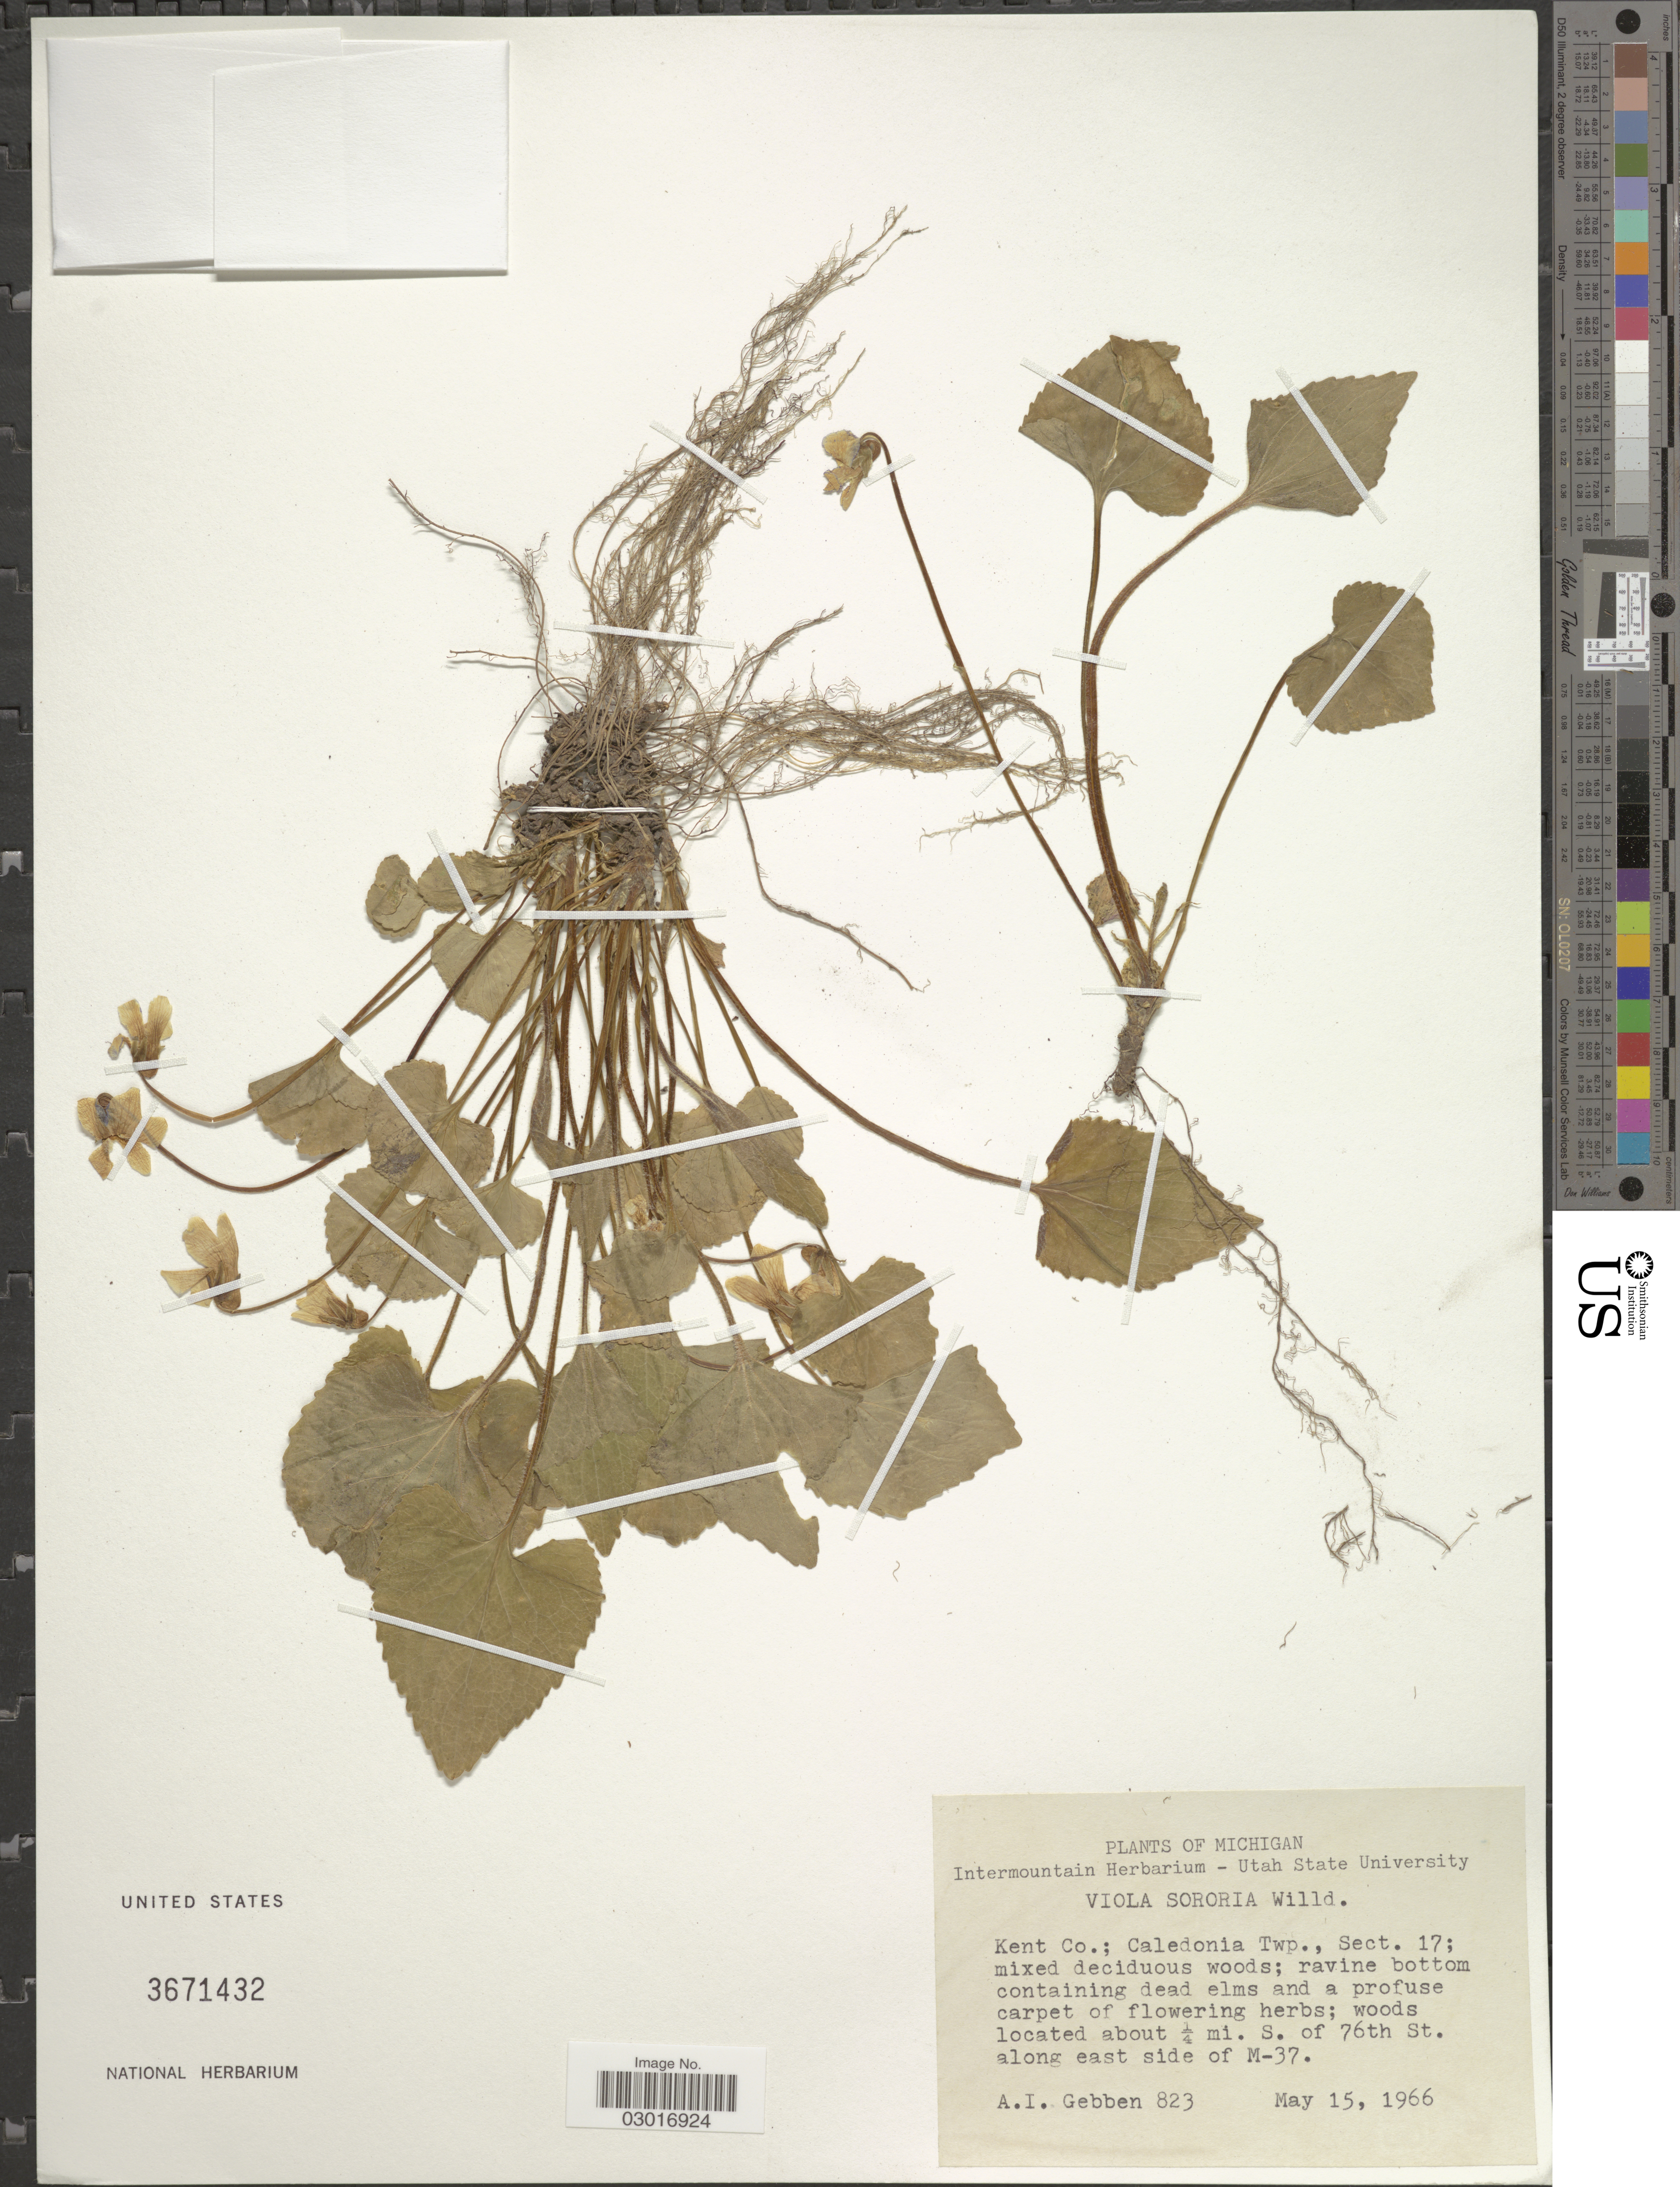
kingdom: Plantae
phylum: Tracheophyta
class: Magnoliopsida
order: Malpighiales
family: Violaceae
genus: Viola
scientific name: Viola sororia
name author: Willd.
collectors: A. Gebben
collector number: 823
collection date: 1966-05-15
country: United States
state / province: Michigan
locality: Kent Co.: Caledonia Twp. Sect. 17; woods located about ¼ mi. S. of 76th St. along east side of M-37.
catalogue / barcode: US 3671432